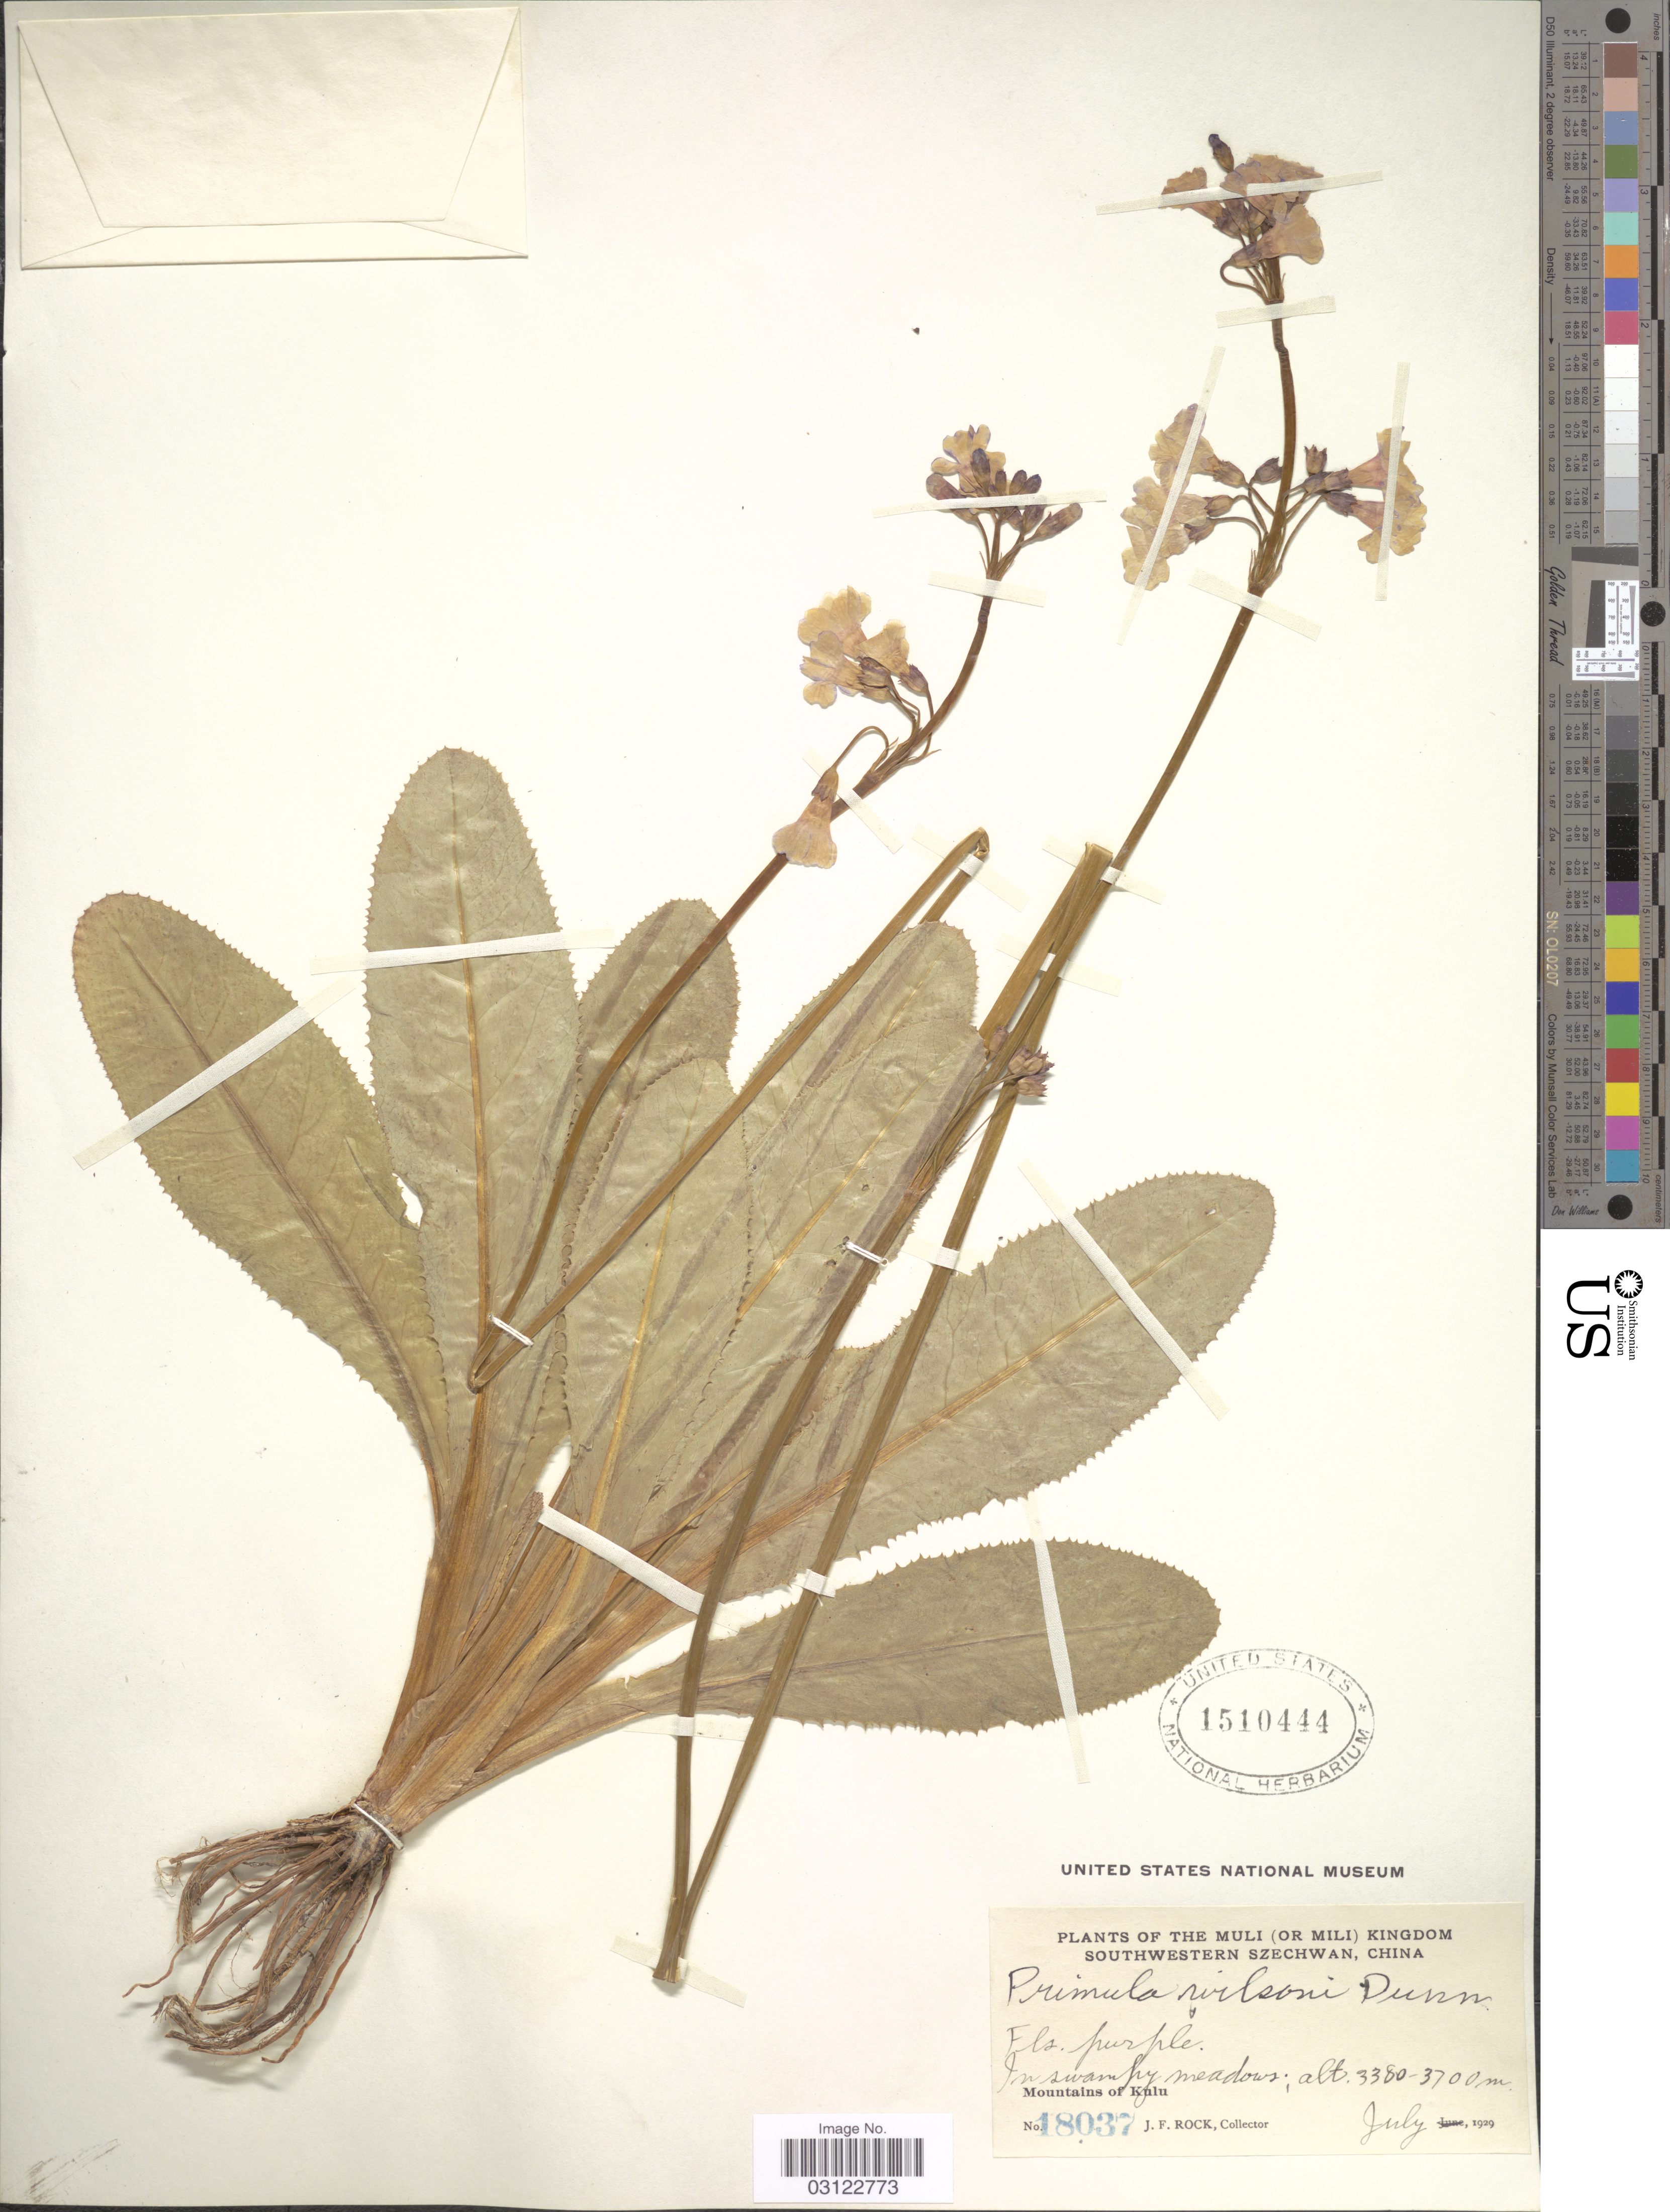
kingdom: Plantae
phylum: Tracheophyta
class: Magnoliopsida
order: Ericales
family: Primulaceae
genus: Primula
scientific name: Primula wilsonii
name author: Dunn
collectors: J. Rock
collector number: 18037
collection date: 1929-07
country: China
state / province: Sichuan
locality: The Muli (or Mili) Kingdom, Southwestern Szechwan. In swampy meadows. Mountains of Kulu.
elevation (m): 3380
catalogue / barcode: US 1510444